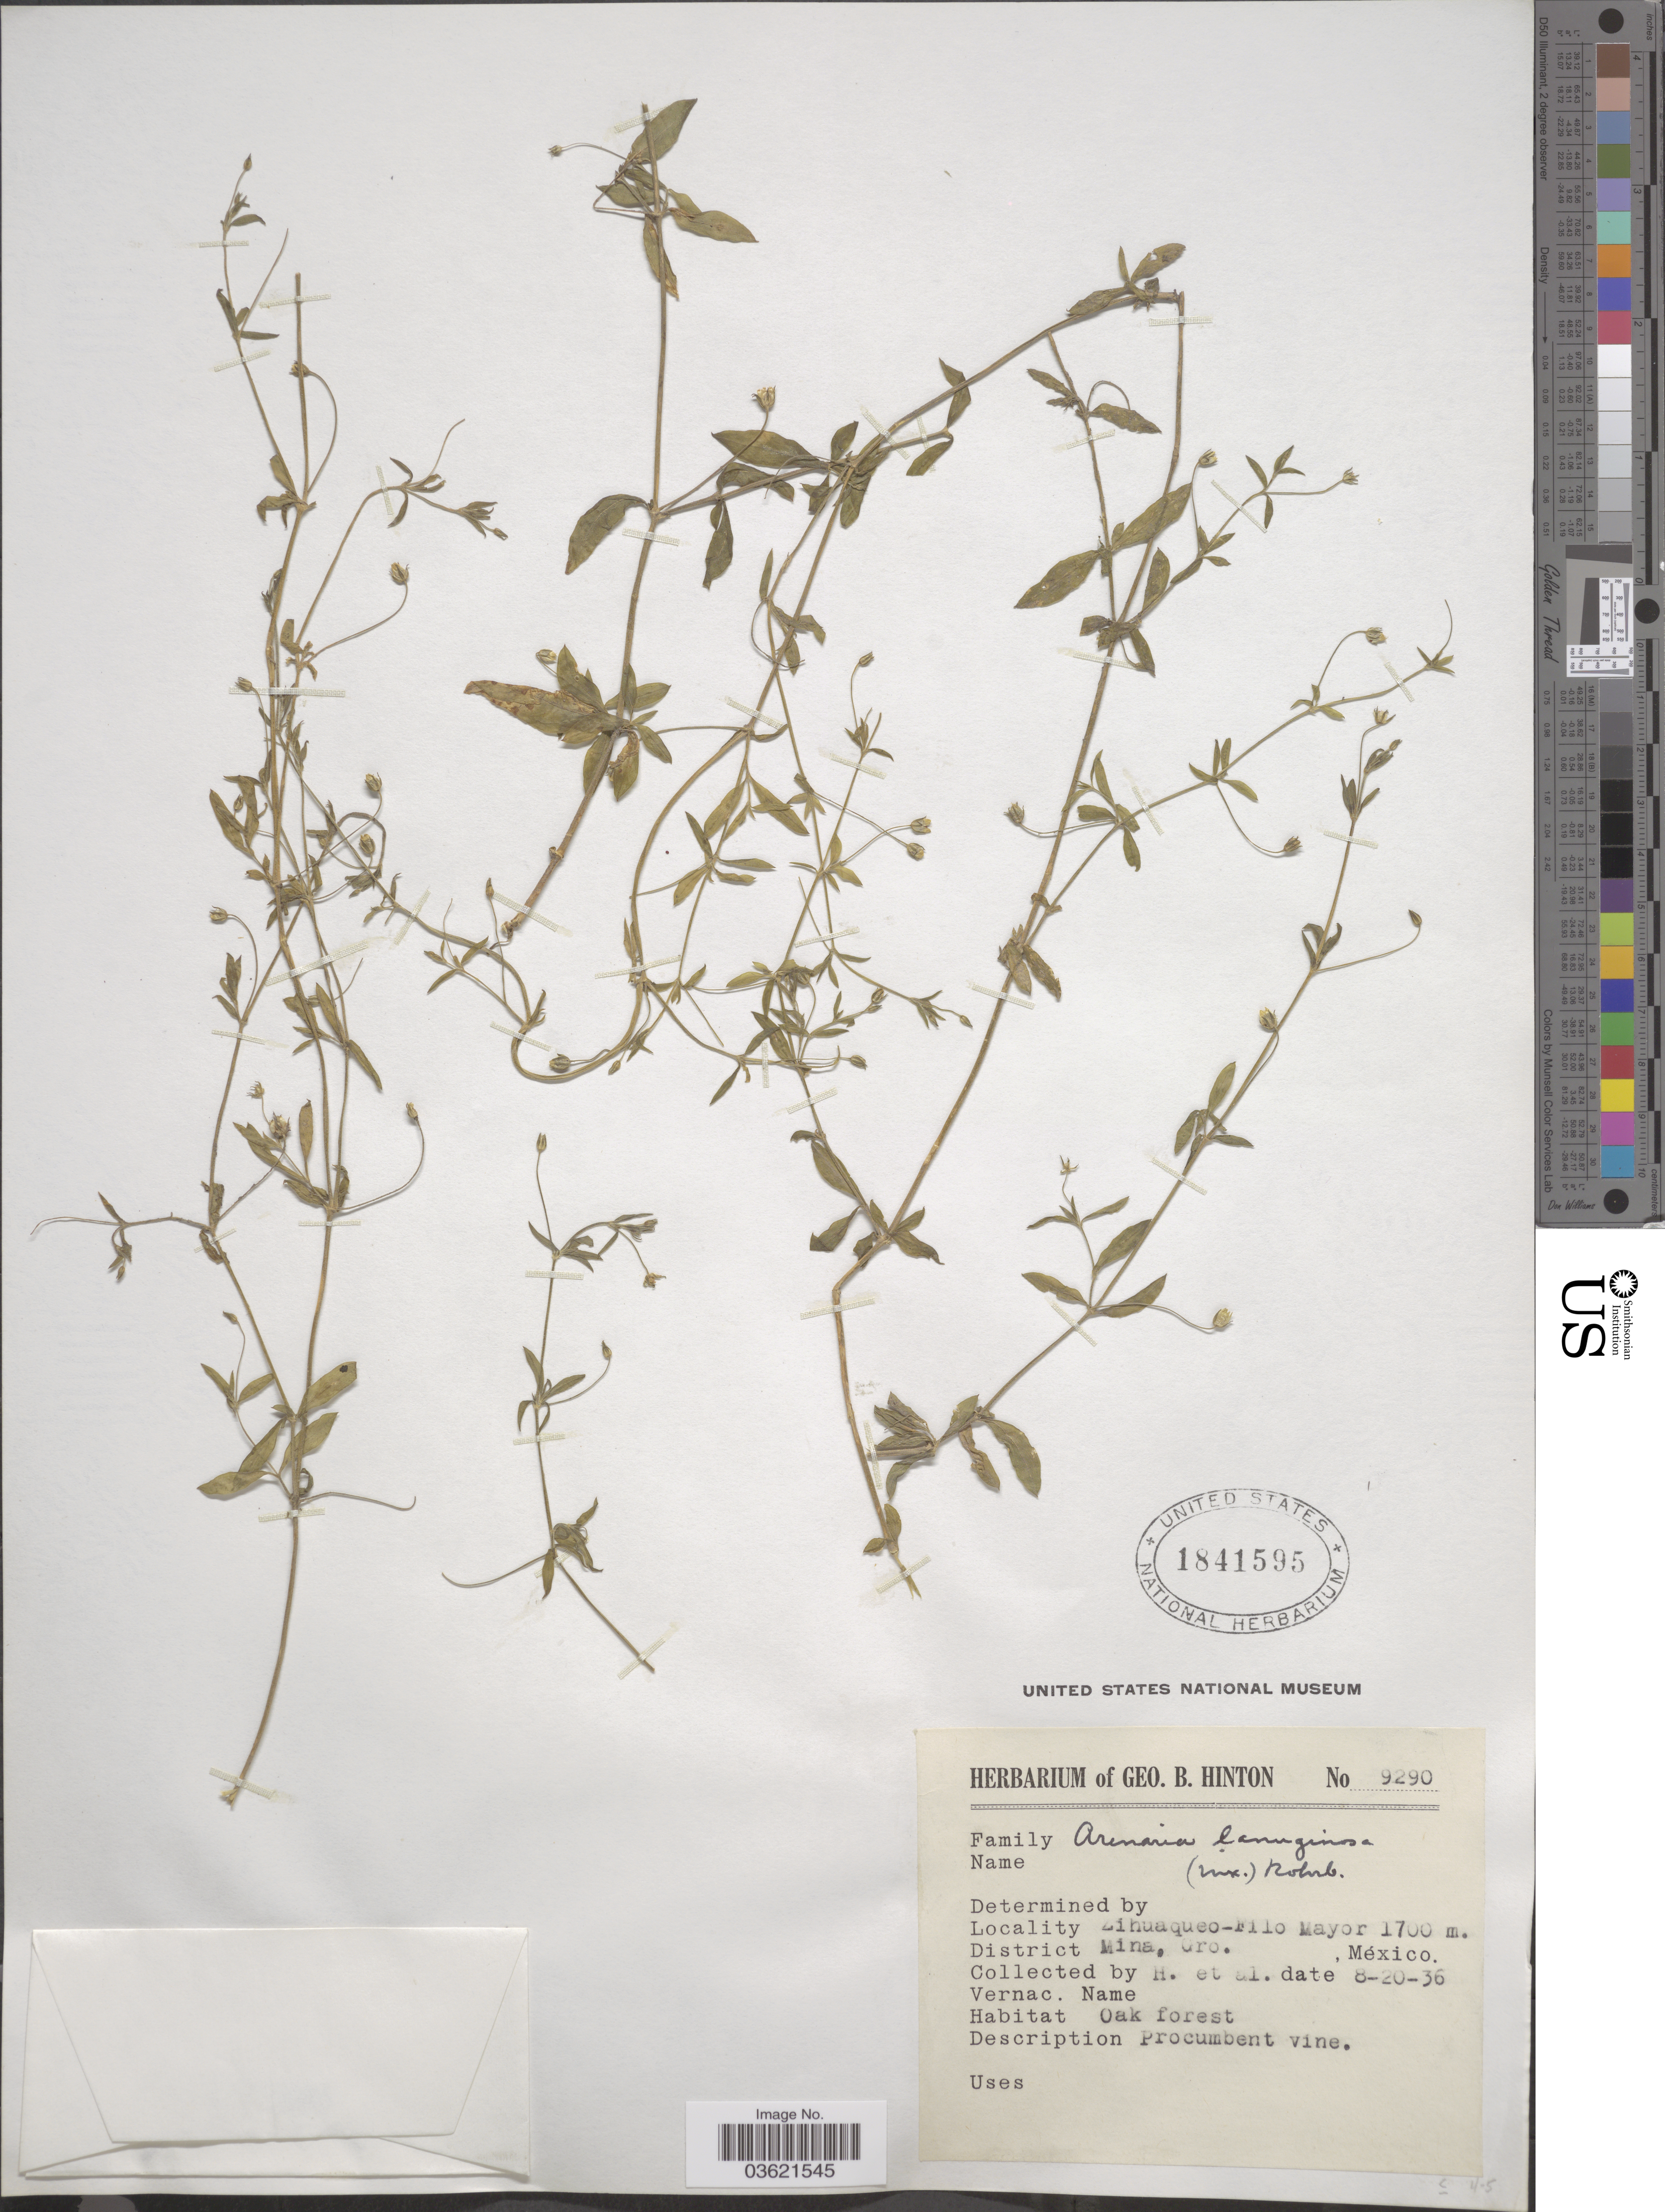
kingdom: Plantae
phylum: Tracheophyta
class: Magnoliopsida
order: Caryophyllales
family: Caryophyllaceae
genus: Arenaria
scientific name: Arenaria lanuginosa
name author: (Michx.) Rohrb.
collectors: G. B. Hinton & et al.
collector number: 9290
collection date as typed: Transcribed d/m/y: 20/8/36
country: Mexico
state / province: Guerrero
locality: Zihuaqueo-Filo Mayor. District Mina.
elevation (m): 1700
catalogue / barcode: US 1841595